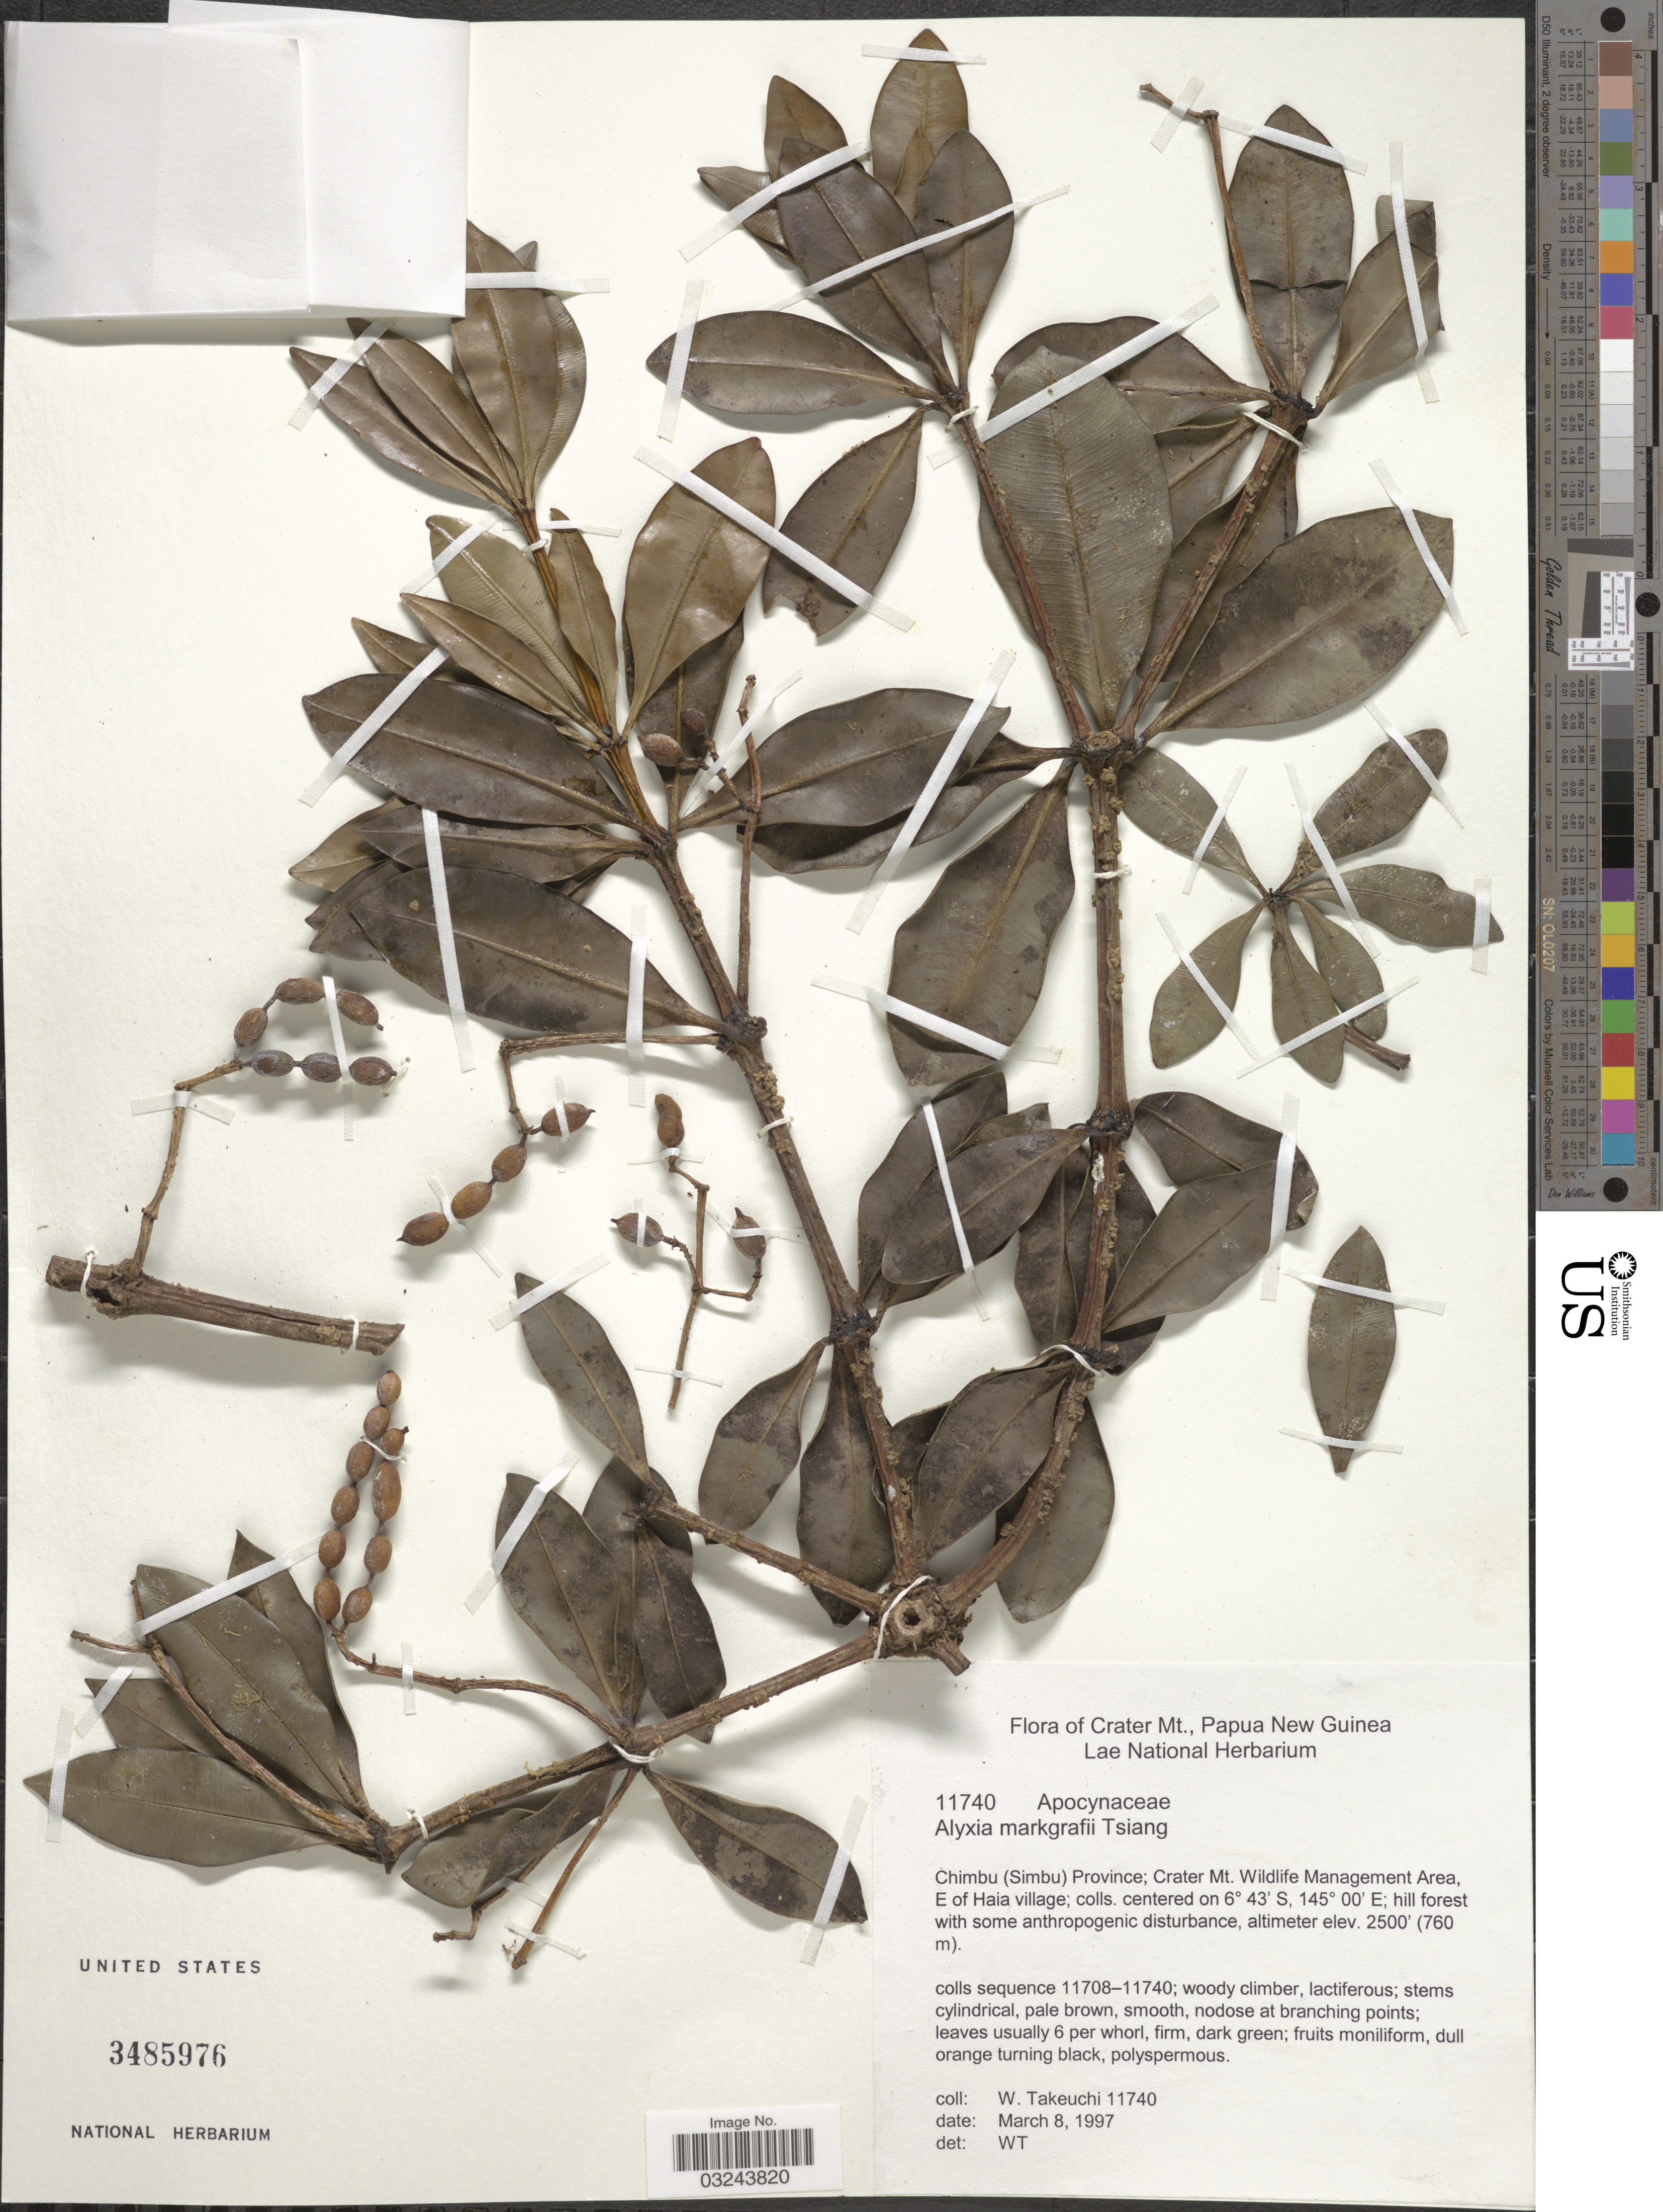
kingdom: Plantae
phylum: Tracheophyta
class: Magnoliopsida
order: Gentianales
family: Apocynaceae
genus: Alyxia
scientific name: Alyxia markgrafii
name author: Tsiang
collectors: W. Takeuchi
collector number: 11740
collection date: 1997-03-08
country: Papua New Guinea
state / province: Chimbu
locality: Crater Mt. Chimbu (Simbu) Province; Crater Mt. Wildlife Management Area, E of Haia village.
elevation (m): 762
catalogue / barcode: US 3485976